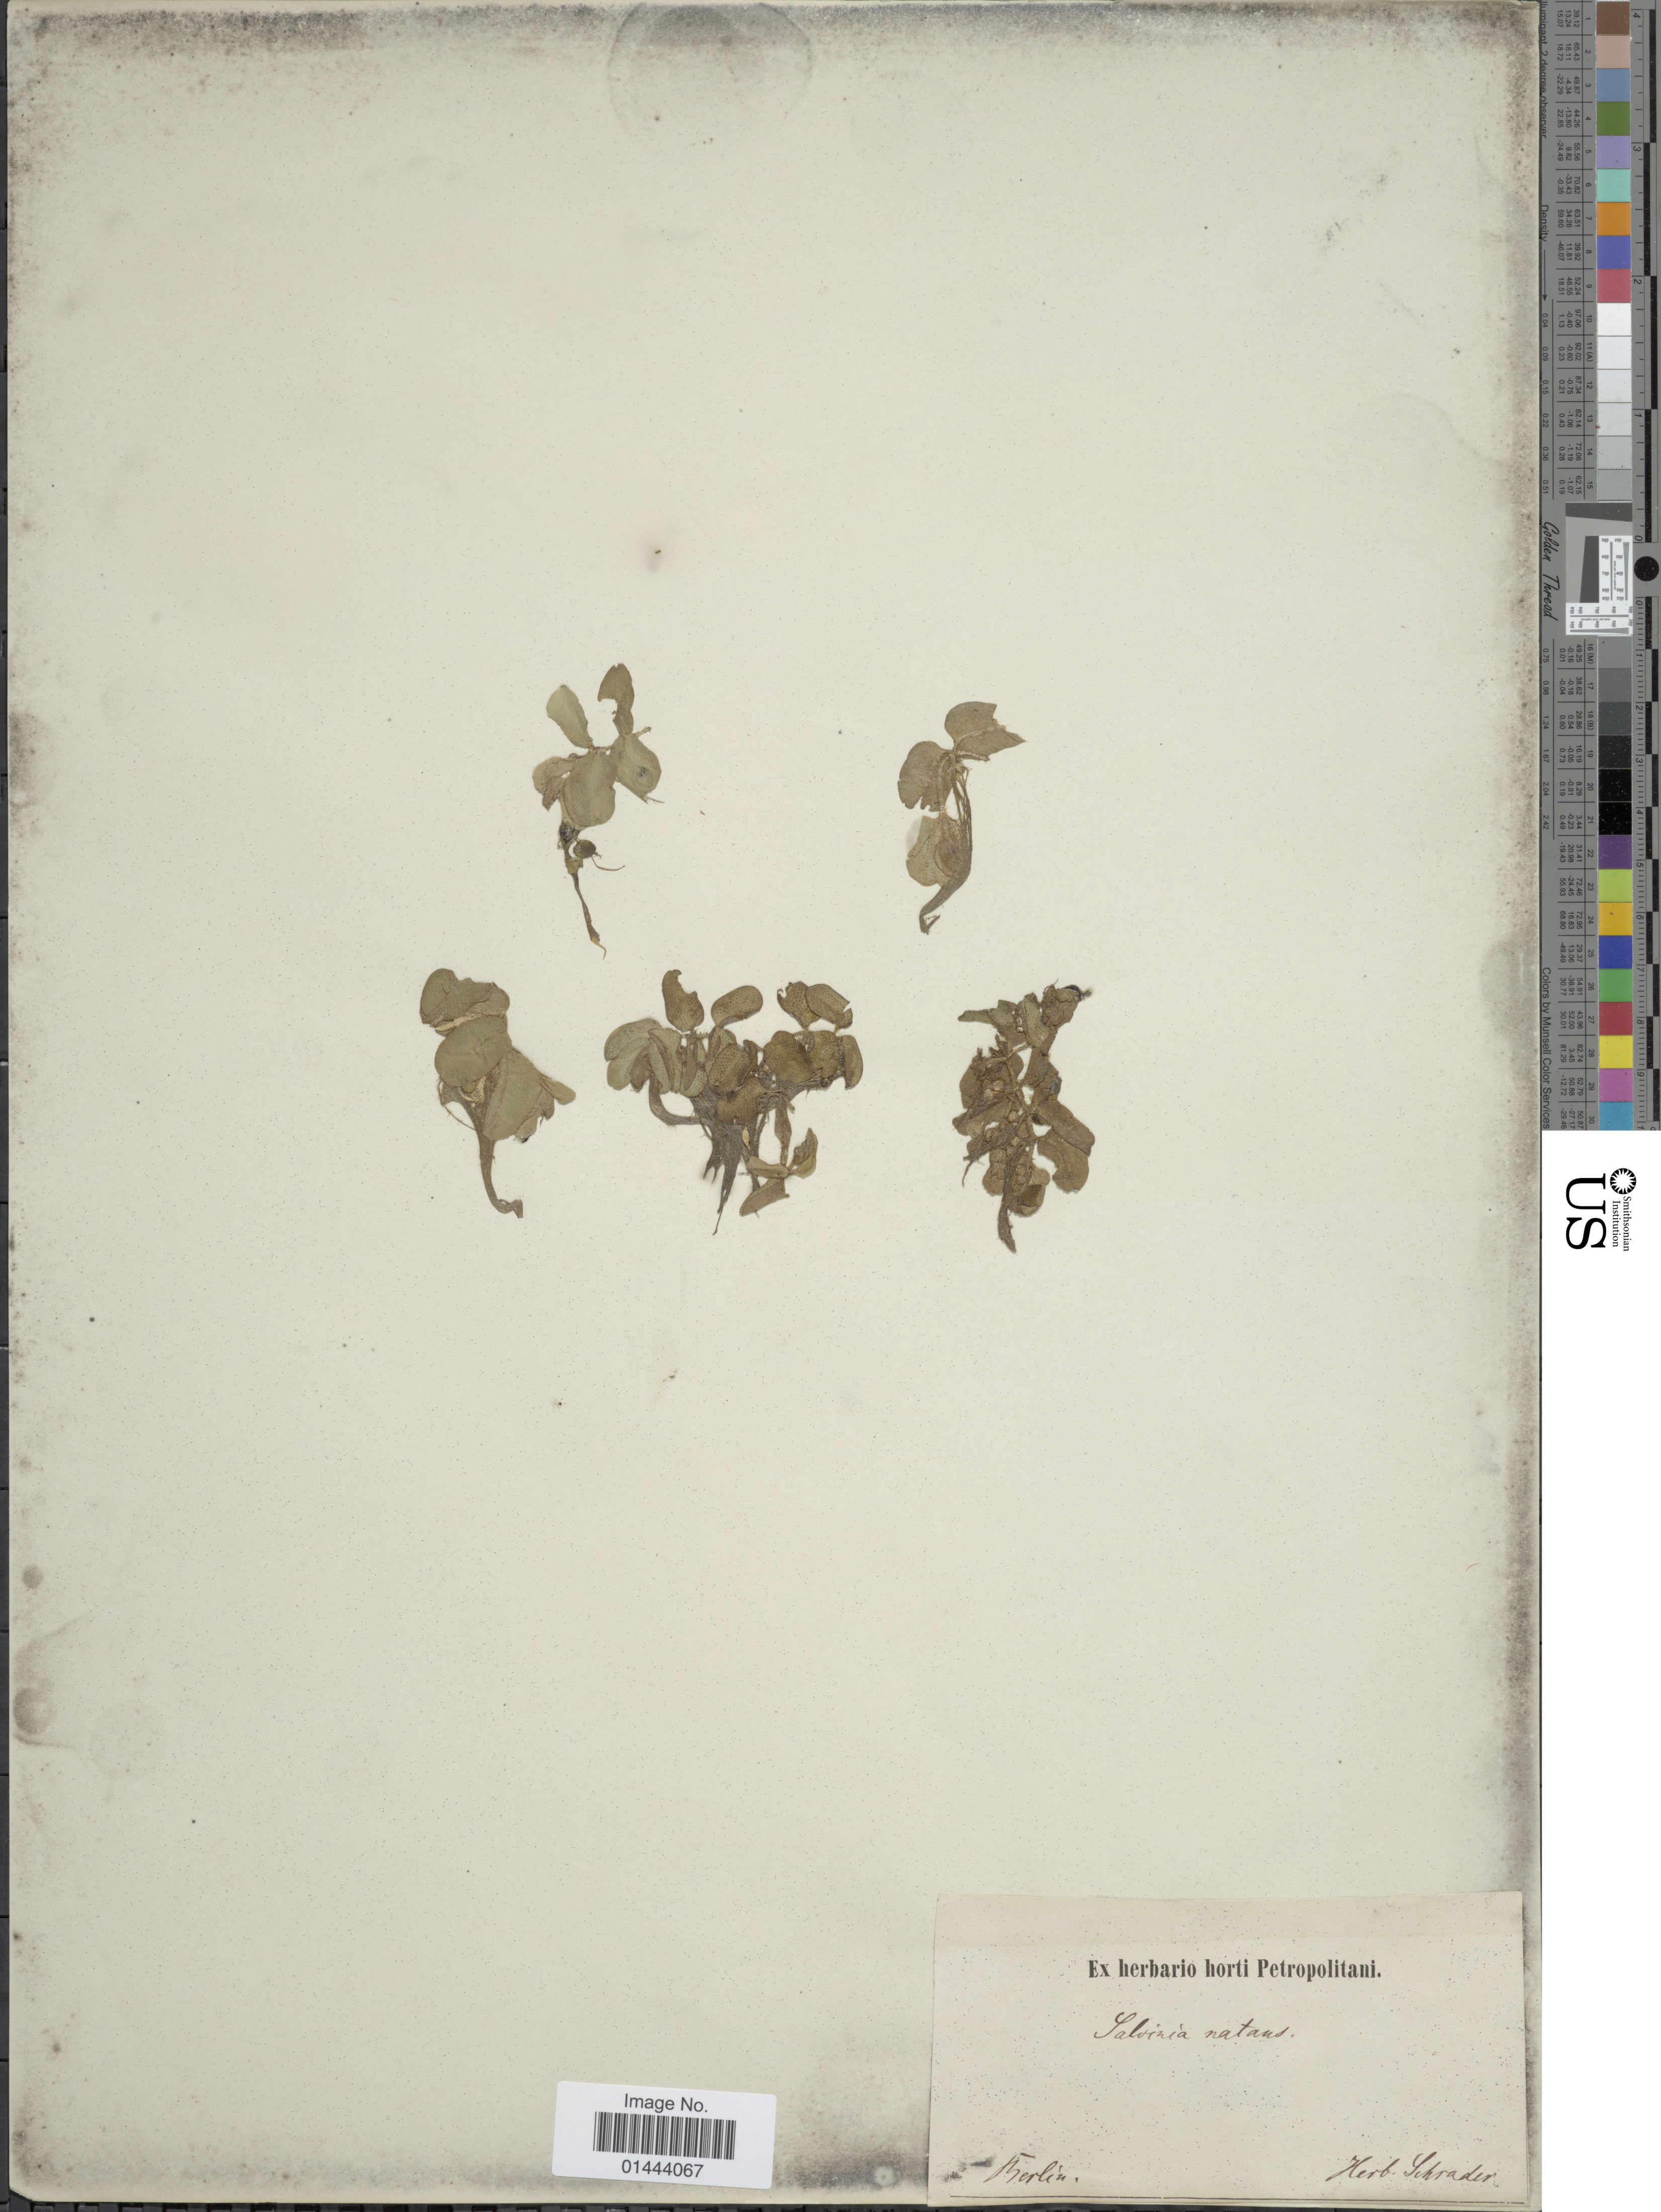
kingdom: Plantae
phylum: Tracheophyta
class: Polypodiopsida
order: Salviniales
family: Salviniaceae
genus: Salvinia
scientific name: Salvinia natans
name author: (L.) All.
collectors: ex herb. Schrader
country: Germany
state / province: Berlin